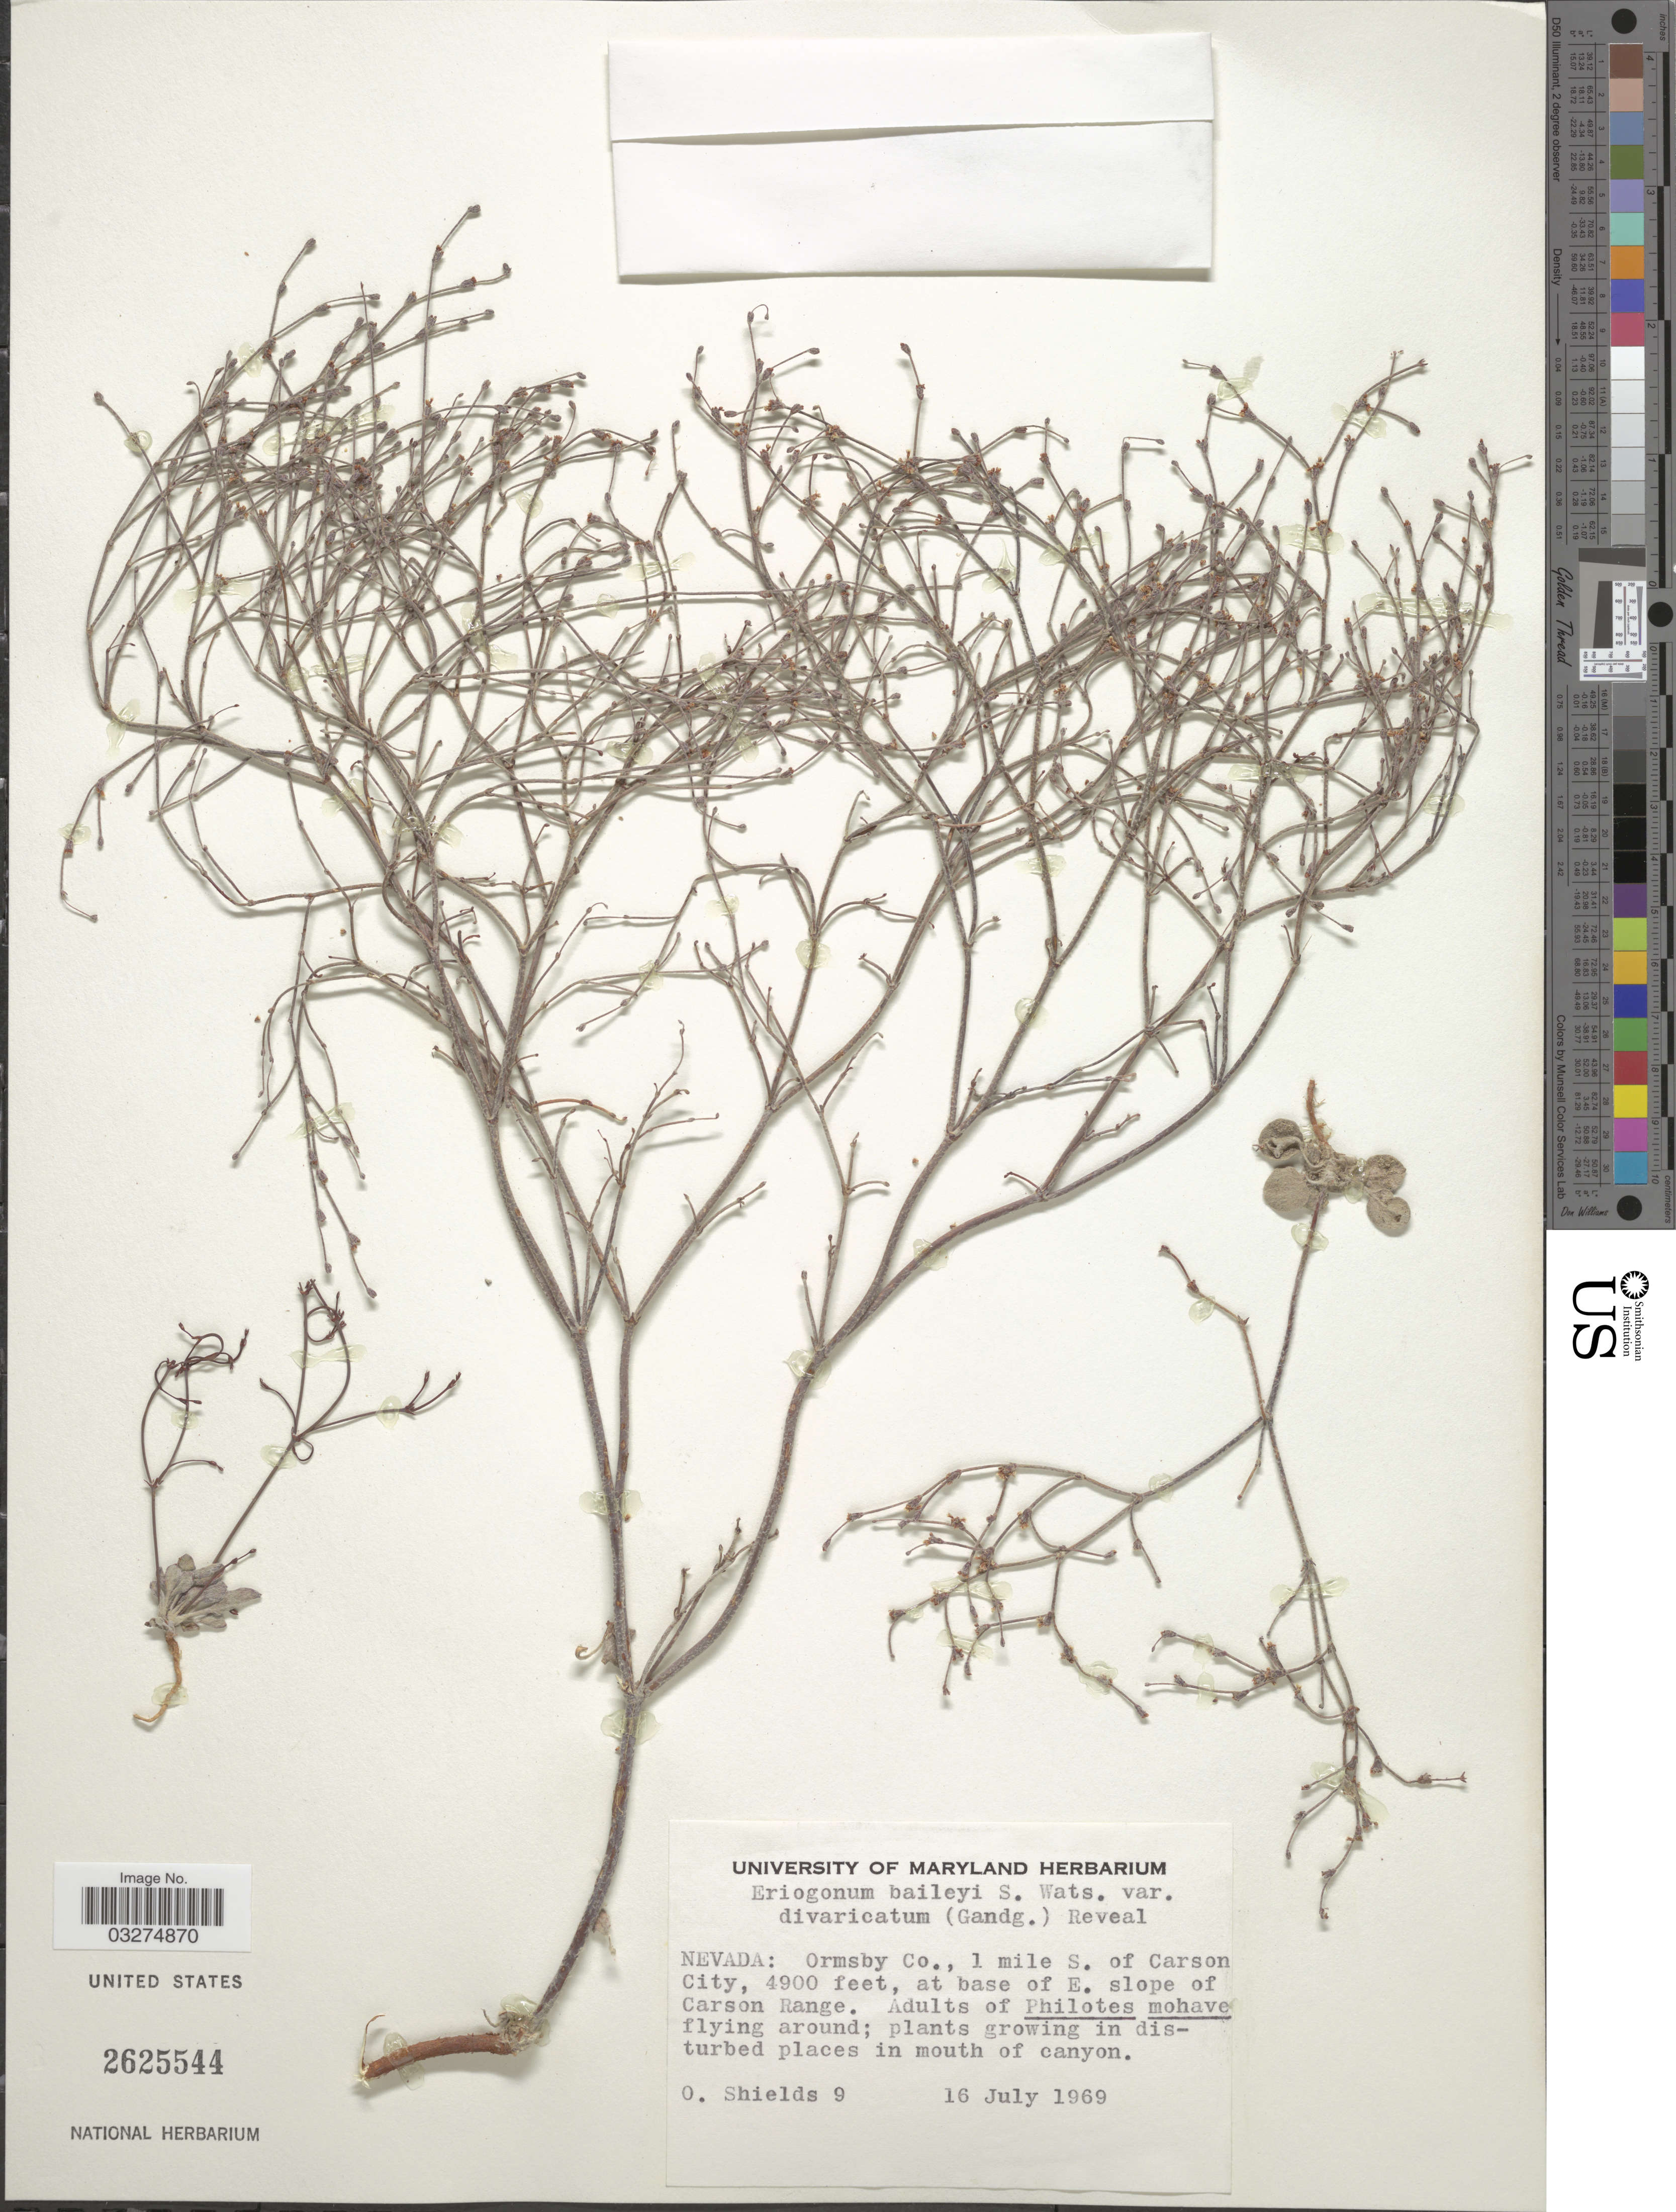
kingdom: Plantae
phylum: Tracheophyta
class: Magnoliopsida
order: Caryophyllales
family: Polygonaceae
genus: Eriogonum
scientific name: Eriogonum baileyi var. divaricatum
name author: (Gand.) Reveal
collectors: O. Shields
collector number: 9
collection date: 1969-07-16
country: United States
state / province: Nevada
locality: Ormsby Co., 1 mile S. of Carson City, at base of E. slope of Carson Range. In mouth of canyon.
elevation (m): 1494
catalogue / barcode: US 2625544